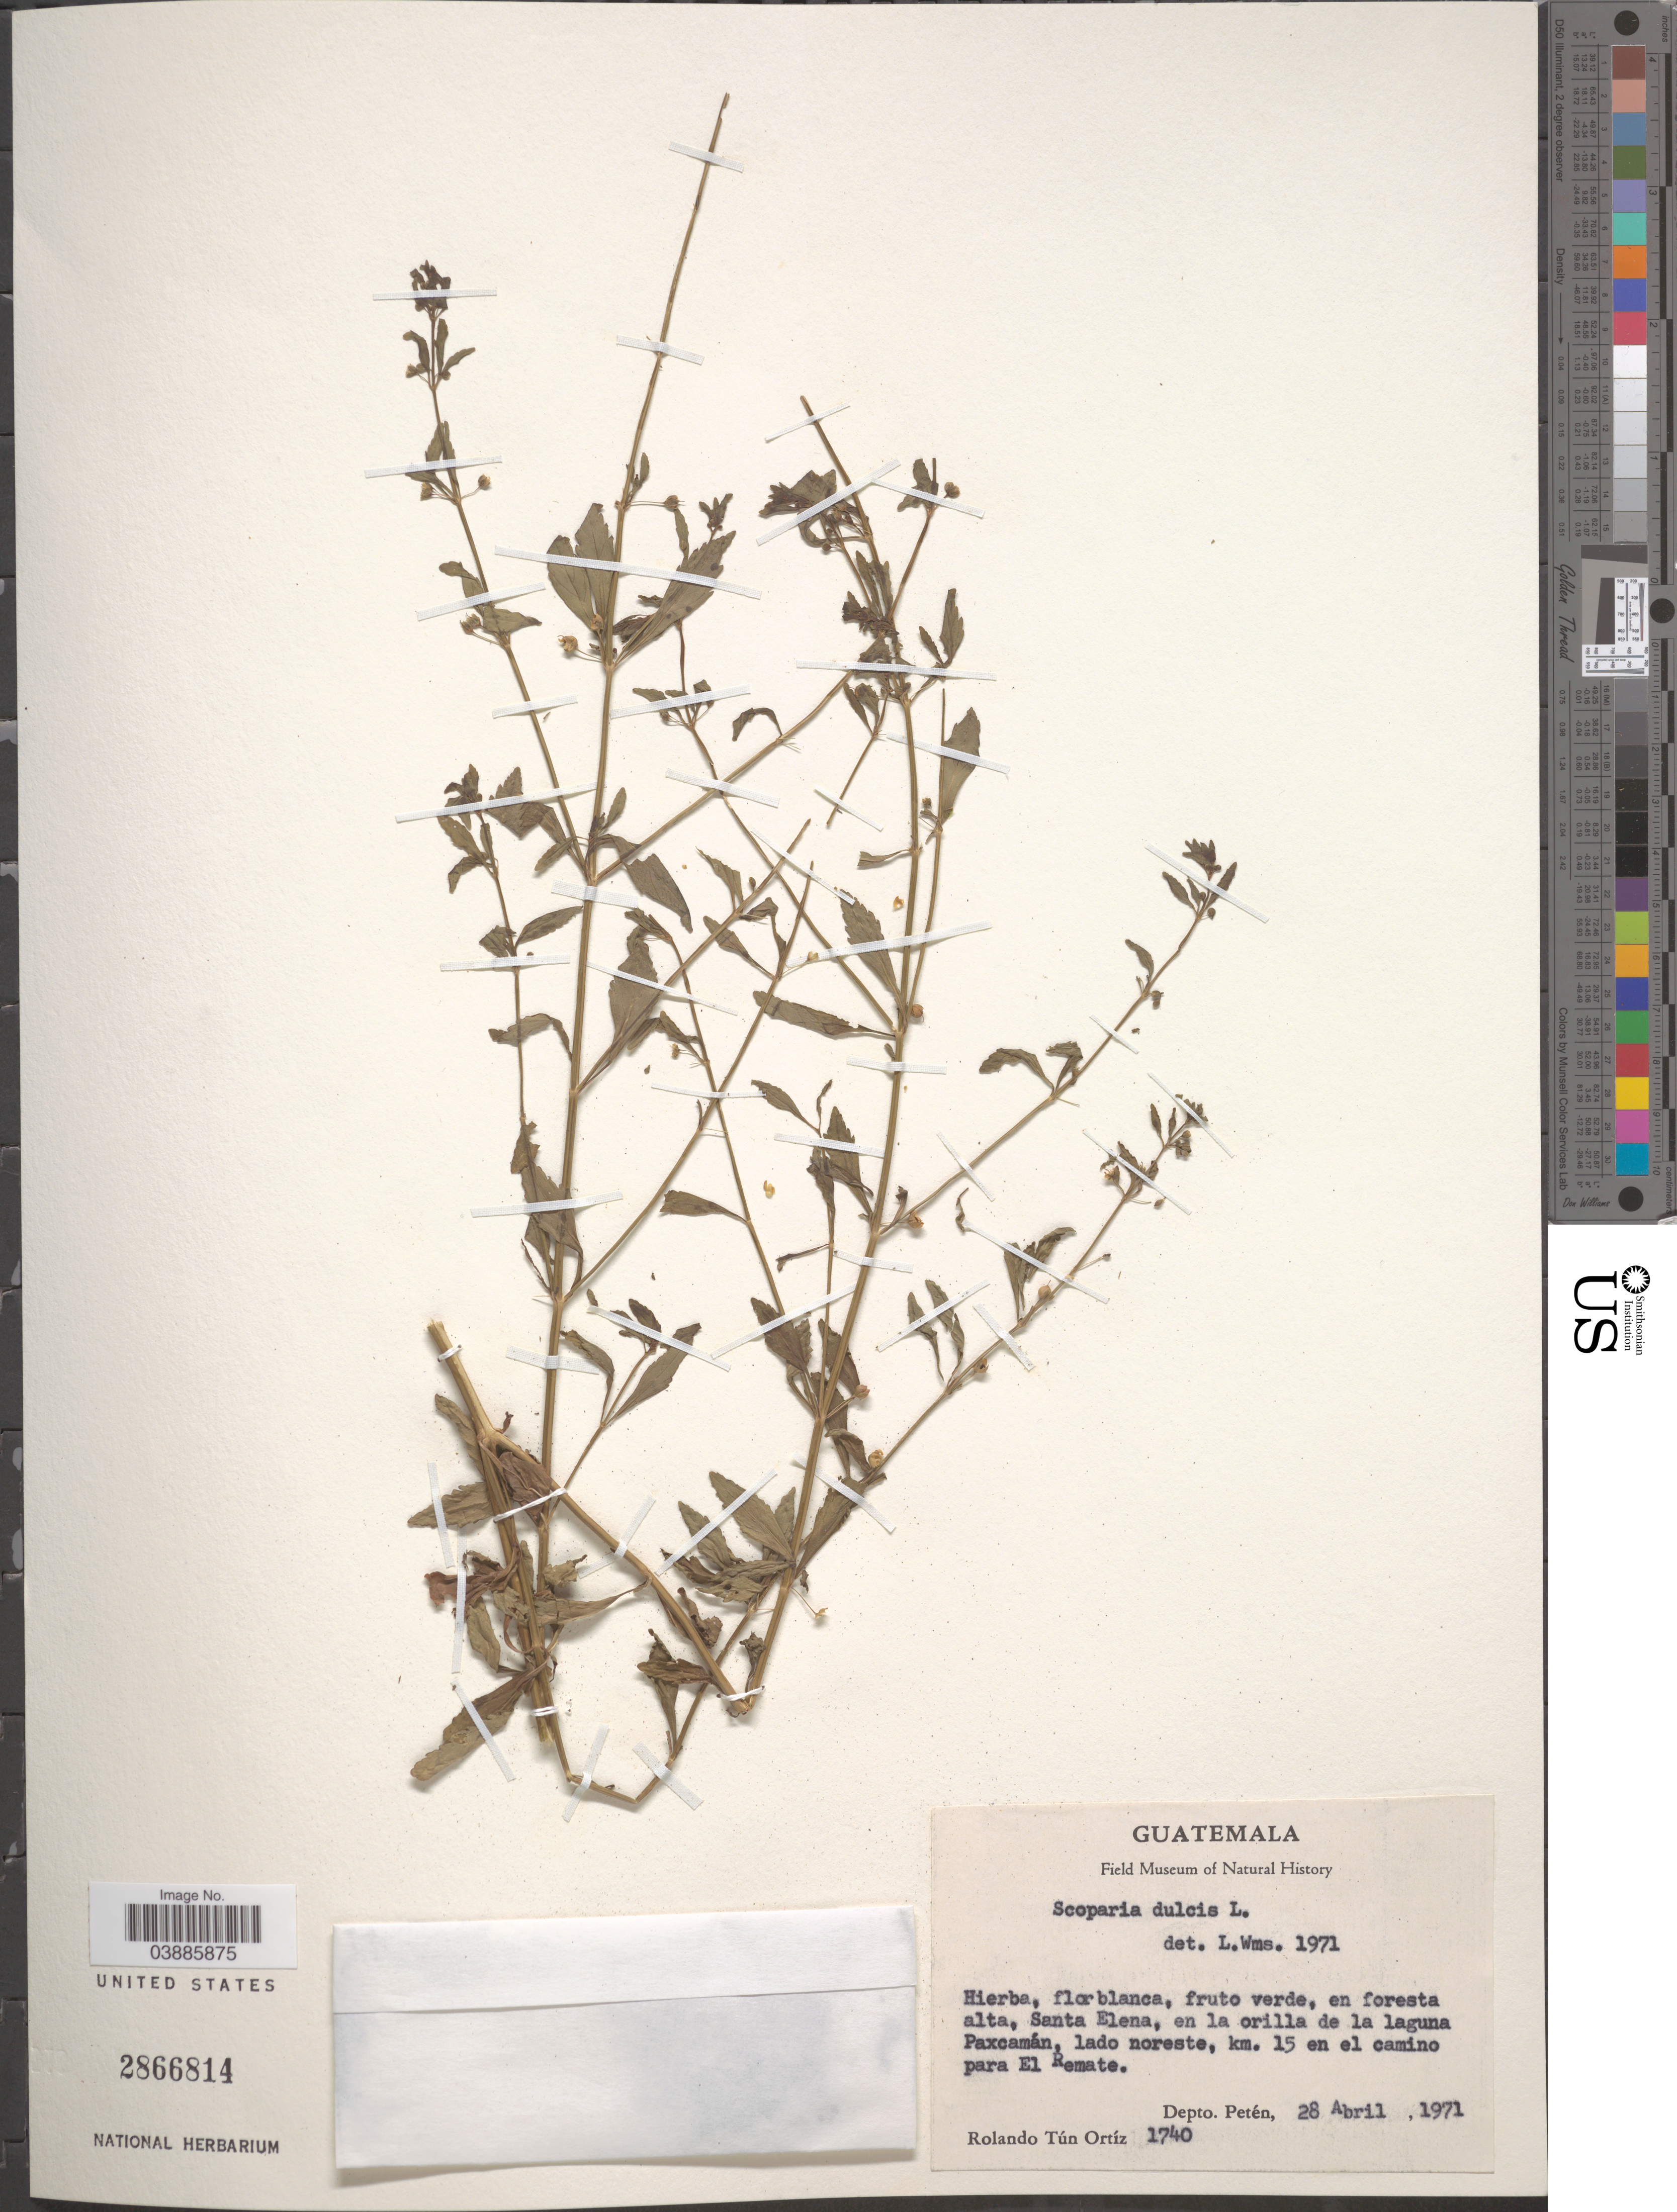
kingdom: Plantae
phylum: Tracheophyta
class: Magnoliopsida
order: Lamiales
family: Plantaginaceae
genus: Scoparia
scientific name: Scoparia dulcis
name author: L.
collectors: R. T. Ortíz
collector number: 1740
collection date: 1971-04-28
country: Guatemala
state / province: El Peten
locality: En foresta alta, Santa Elena, en la orilla de la laguna Paxcamán, lado noreste, km. 15 en el camino para El Remate. Depto. Petén.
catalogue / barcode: US 2866814